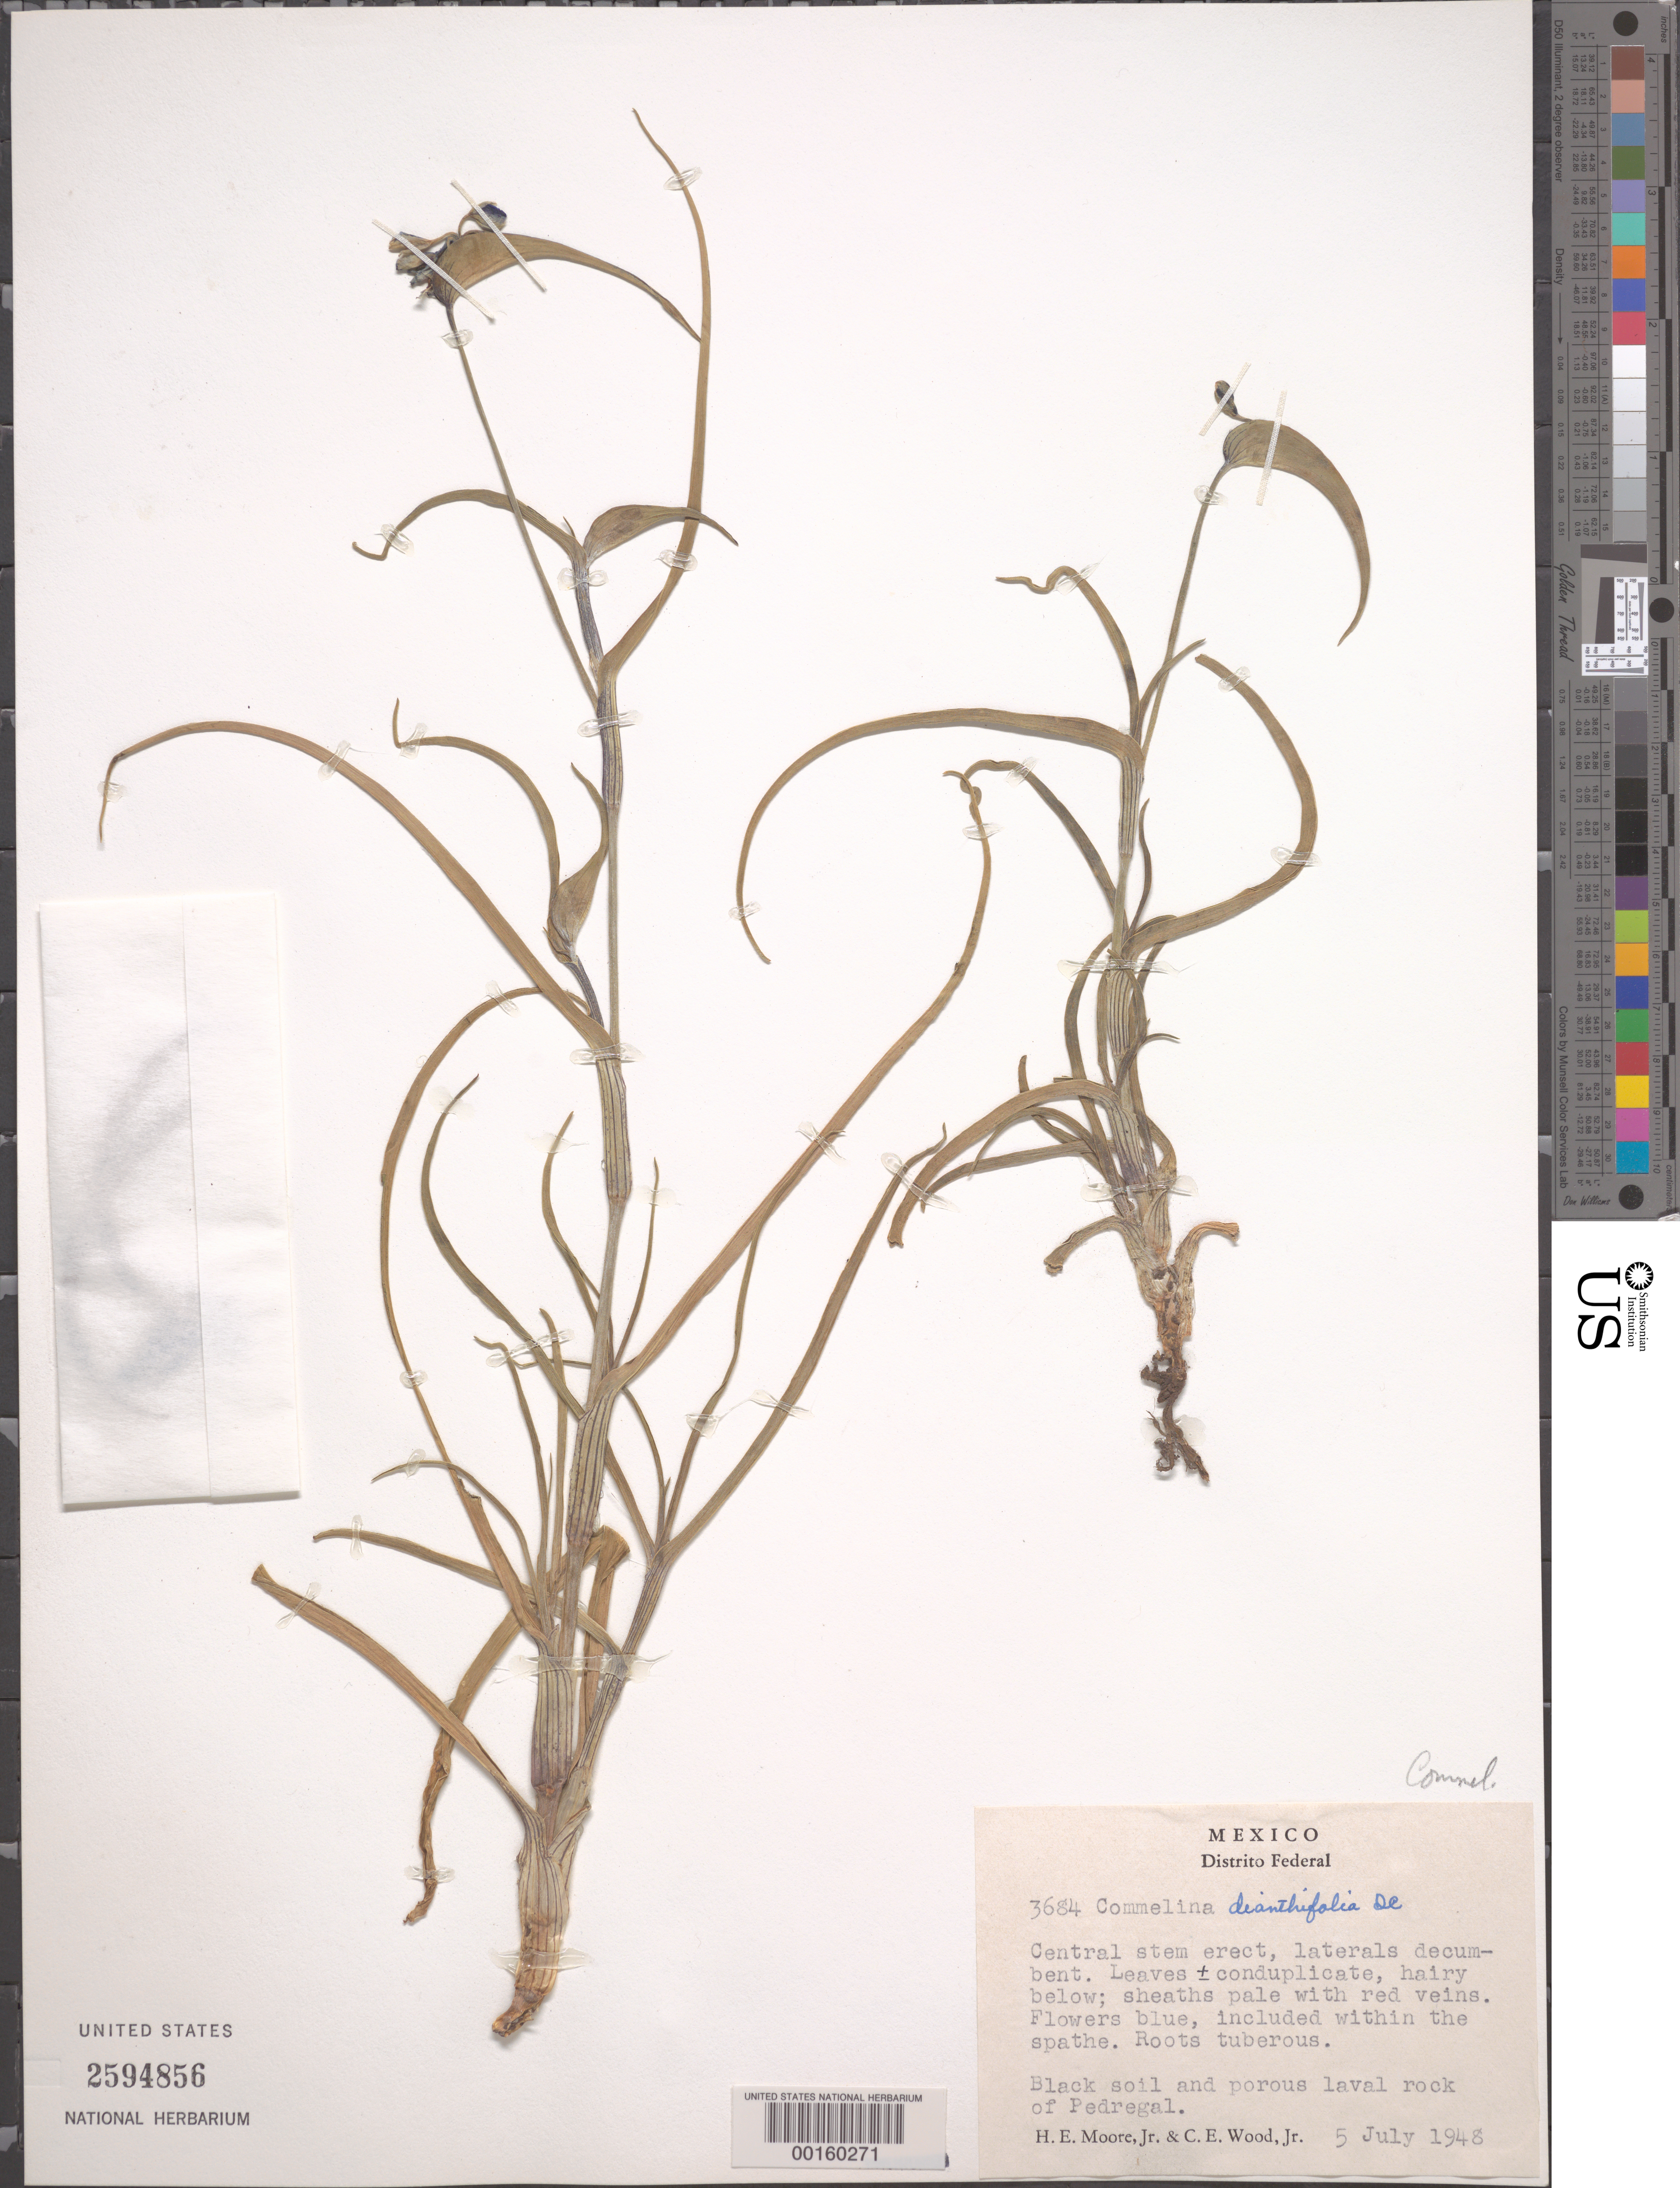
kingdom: Plantae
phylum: Tracheophyta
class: Liliopsida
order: Commelinales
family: Commelinaceae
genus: Commelina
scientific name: Commelina dianthifolia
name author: Redouté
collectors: H. E. Moore & C. E. Wood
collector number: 3684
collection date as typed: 05 Jul 1948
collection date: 1948-07-05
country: Mexico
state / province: Distrito Federal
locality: Pedregal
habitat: Black soil and lava rock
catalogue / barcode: US 2594856